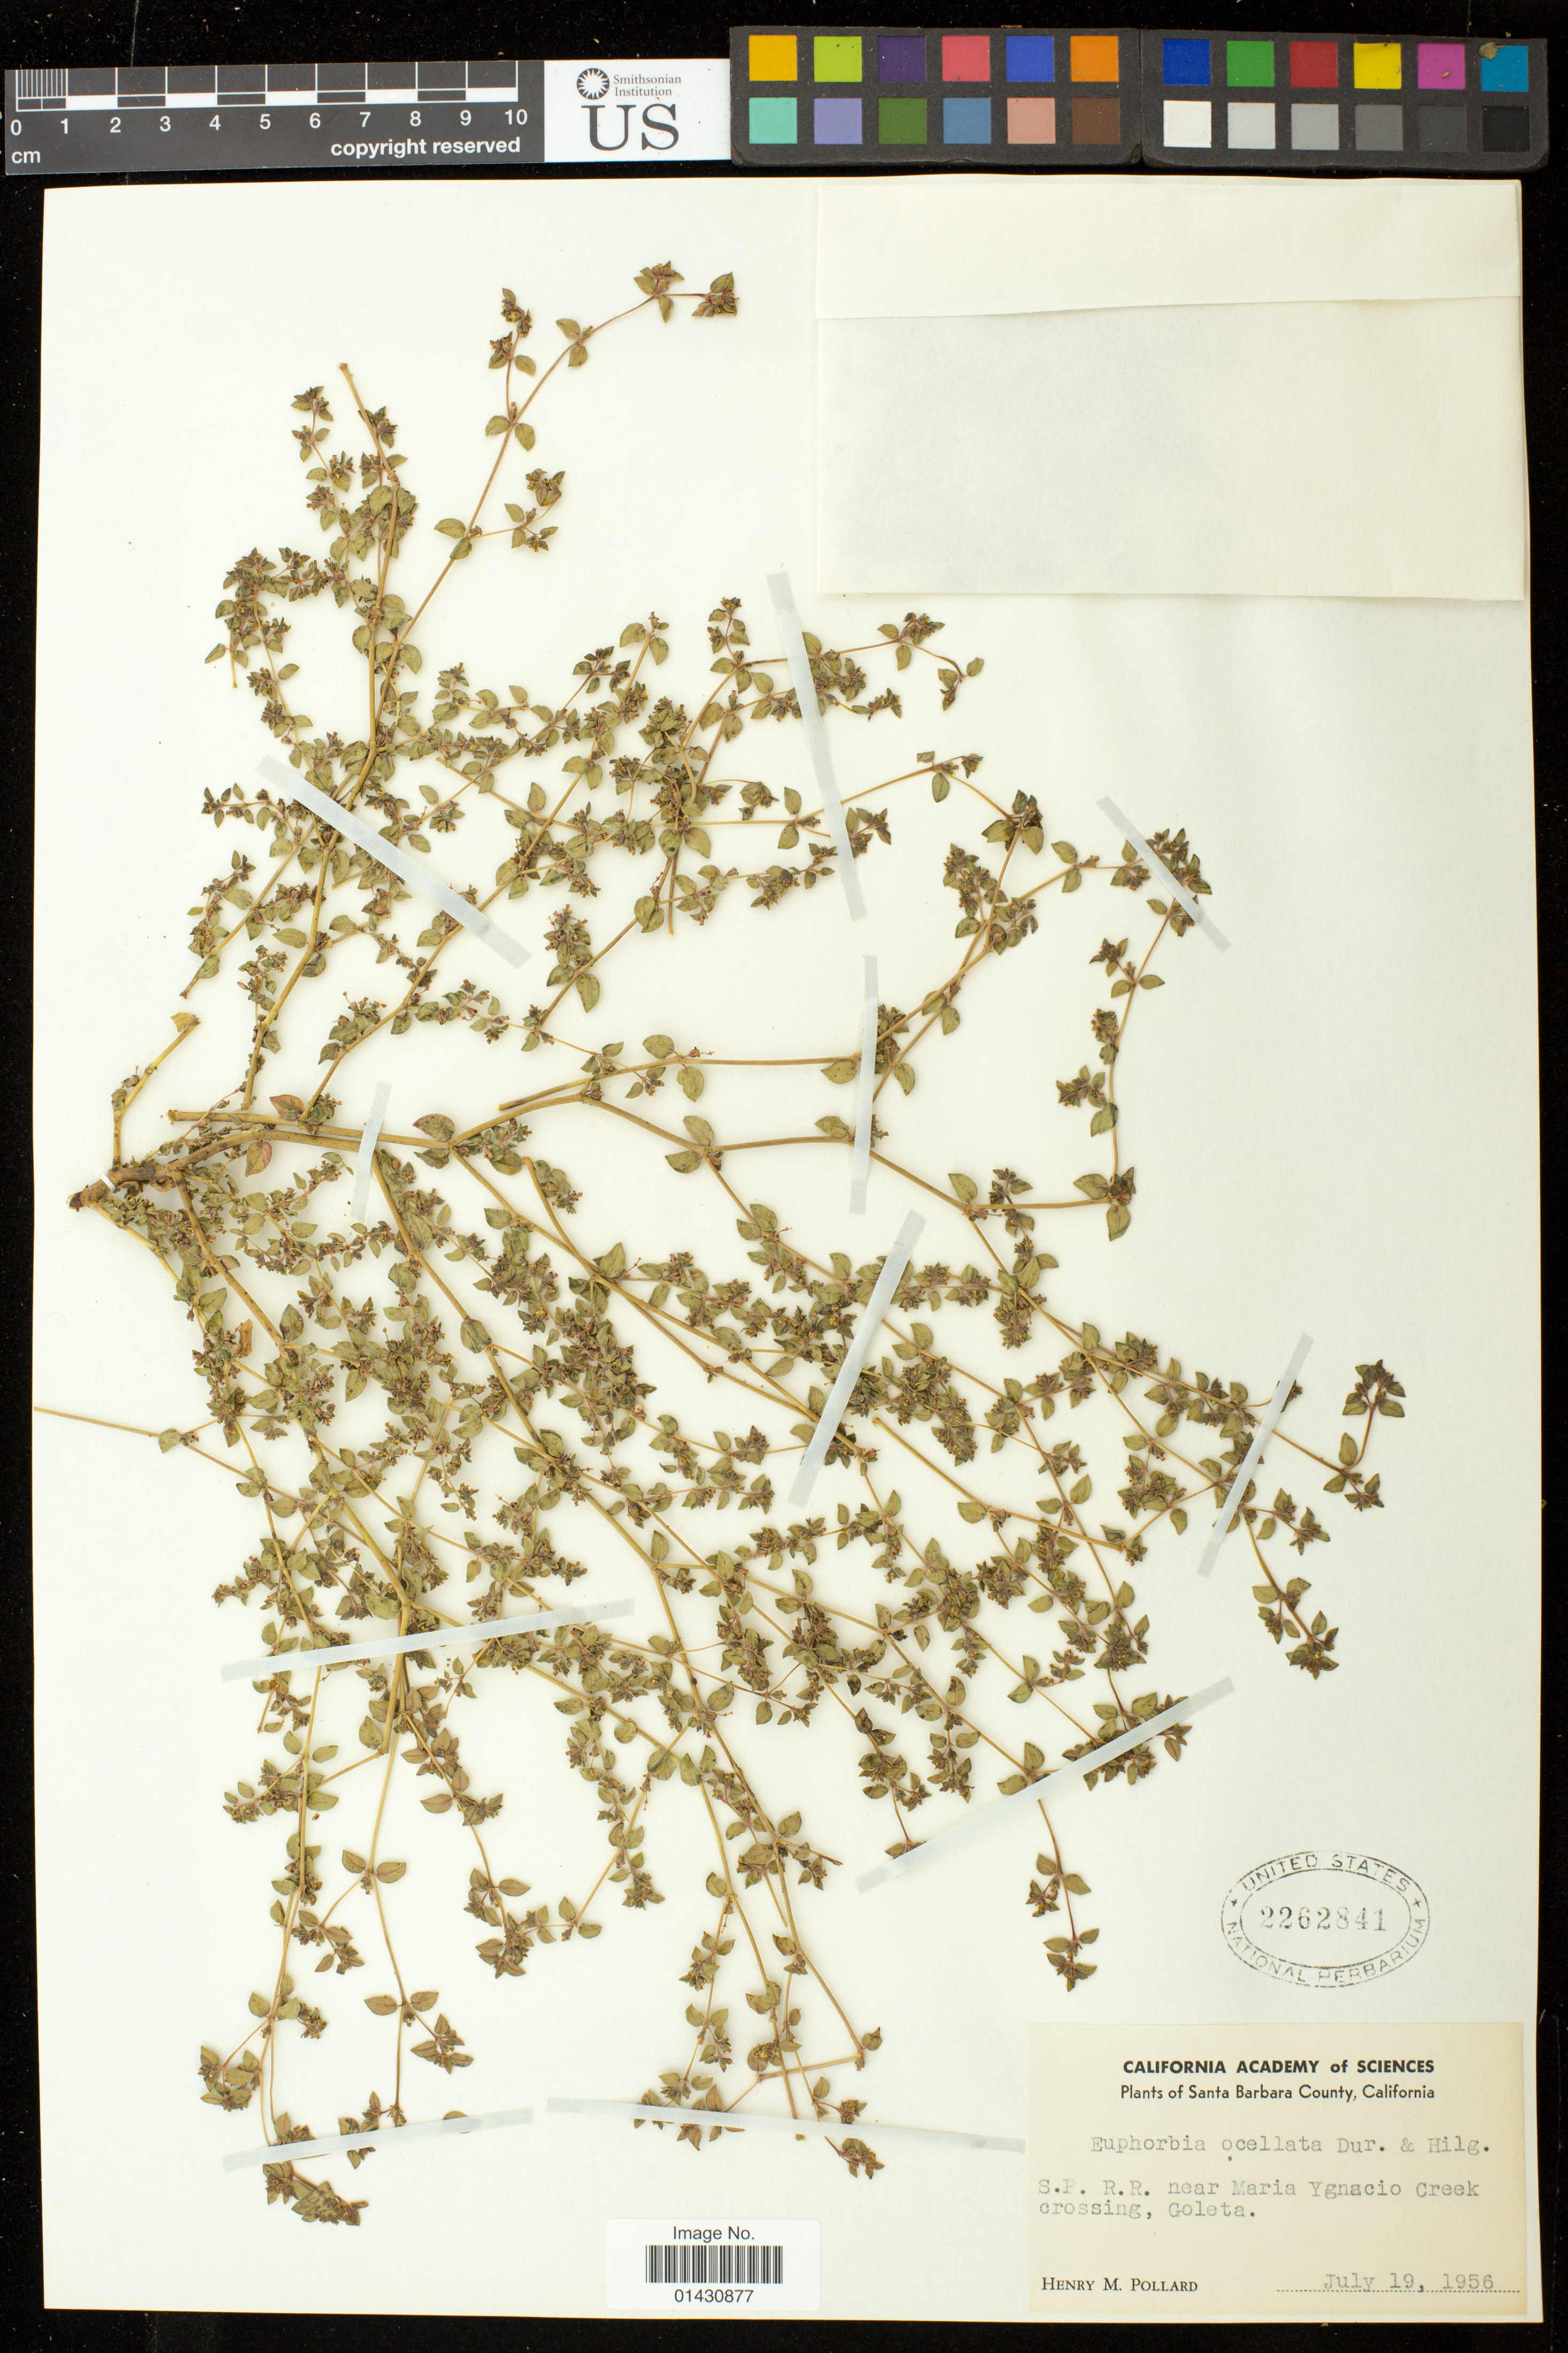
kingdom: Plantae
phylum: Tracheophyta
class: Magnoliopsida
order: Malpighiales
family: Euphorbiaceae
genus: Euphorbia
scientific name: Euphorbia ocellata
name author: Durand & Hilg.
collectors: H. M. Pollard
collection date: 1956-07-19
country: United States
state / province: California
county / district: Santa Barbara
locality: near Maria Ygnacio Creek crossing, Goleta.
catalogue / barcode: US 2262841